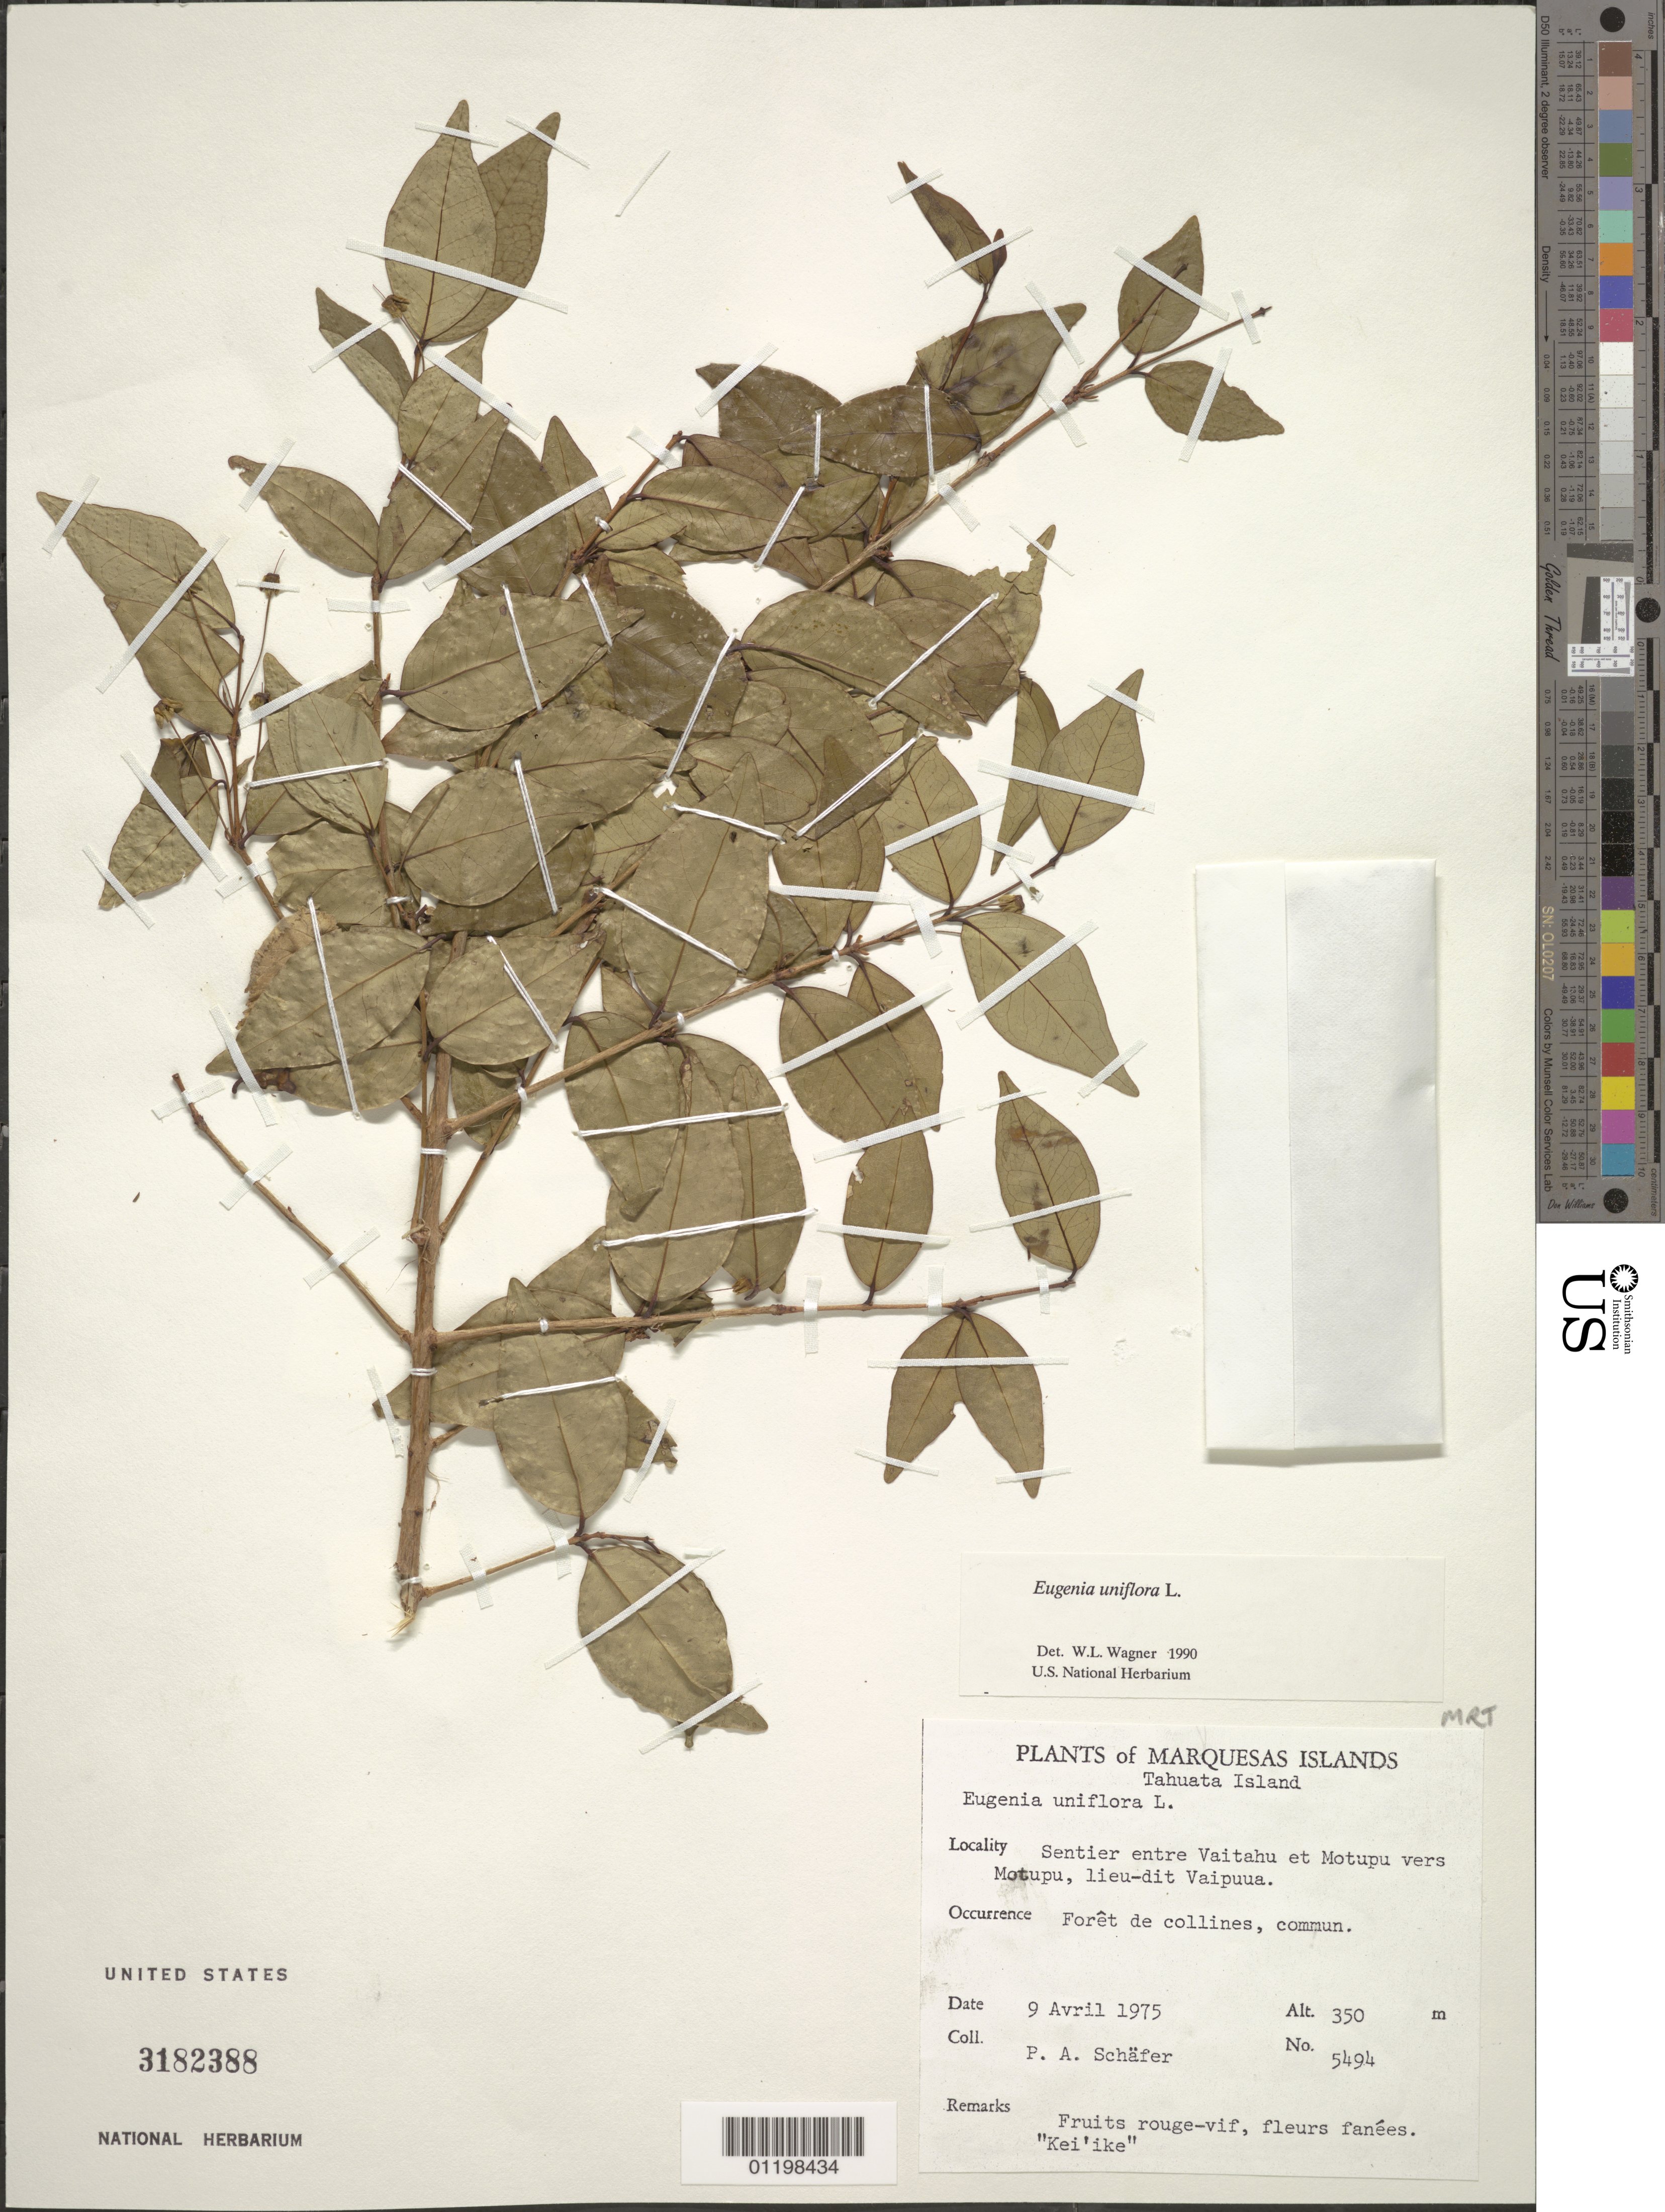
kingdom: Plantae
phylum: Tracheophyta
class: Magnoliopsida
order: Myrtales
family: Myrtaceae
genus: Eugenia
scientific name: Eugenia uniflora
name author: L.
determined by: Wagner, W. L., (BOT), Smithsonian Institution - National Museum of Natural History (UNITED STATES)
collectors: P. A. Schäfer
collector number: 5494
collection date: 1975-04-09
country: French Polynesia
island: Tahuata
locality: Sentier entre Vaitahu et Motupu vers Motupu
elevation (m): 350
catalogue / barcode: US 3182388